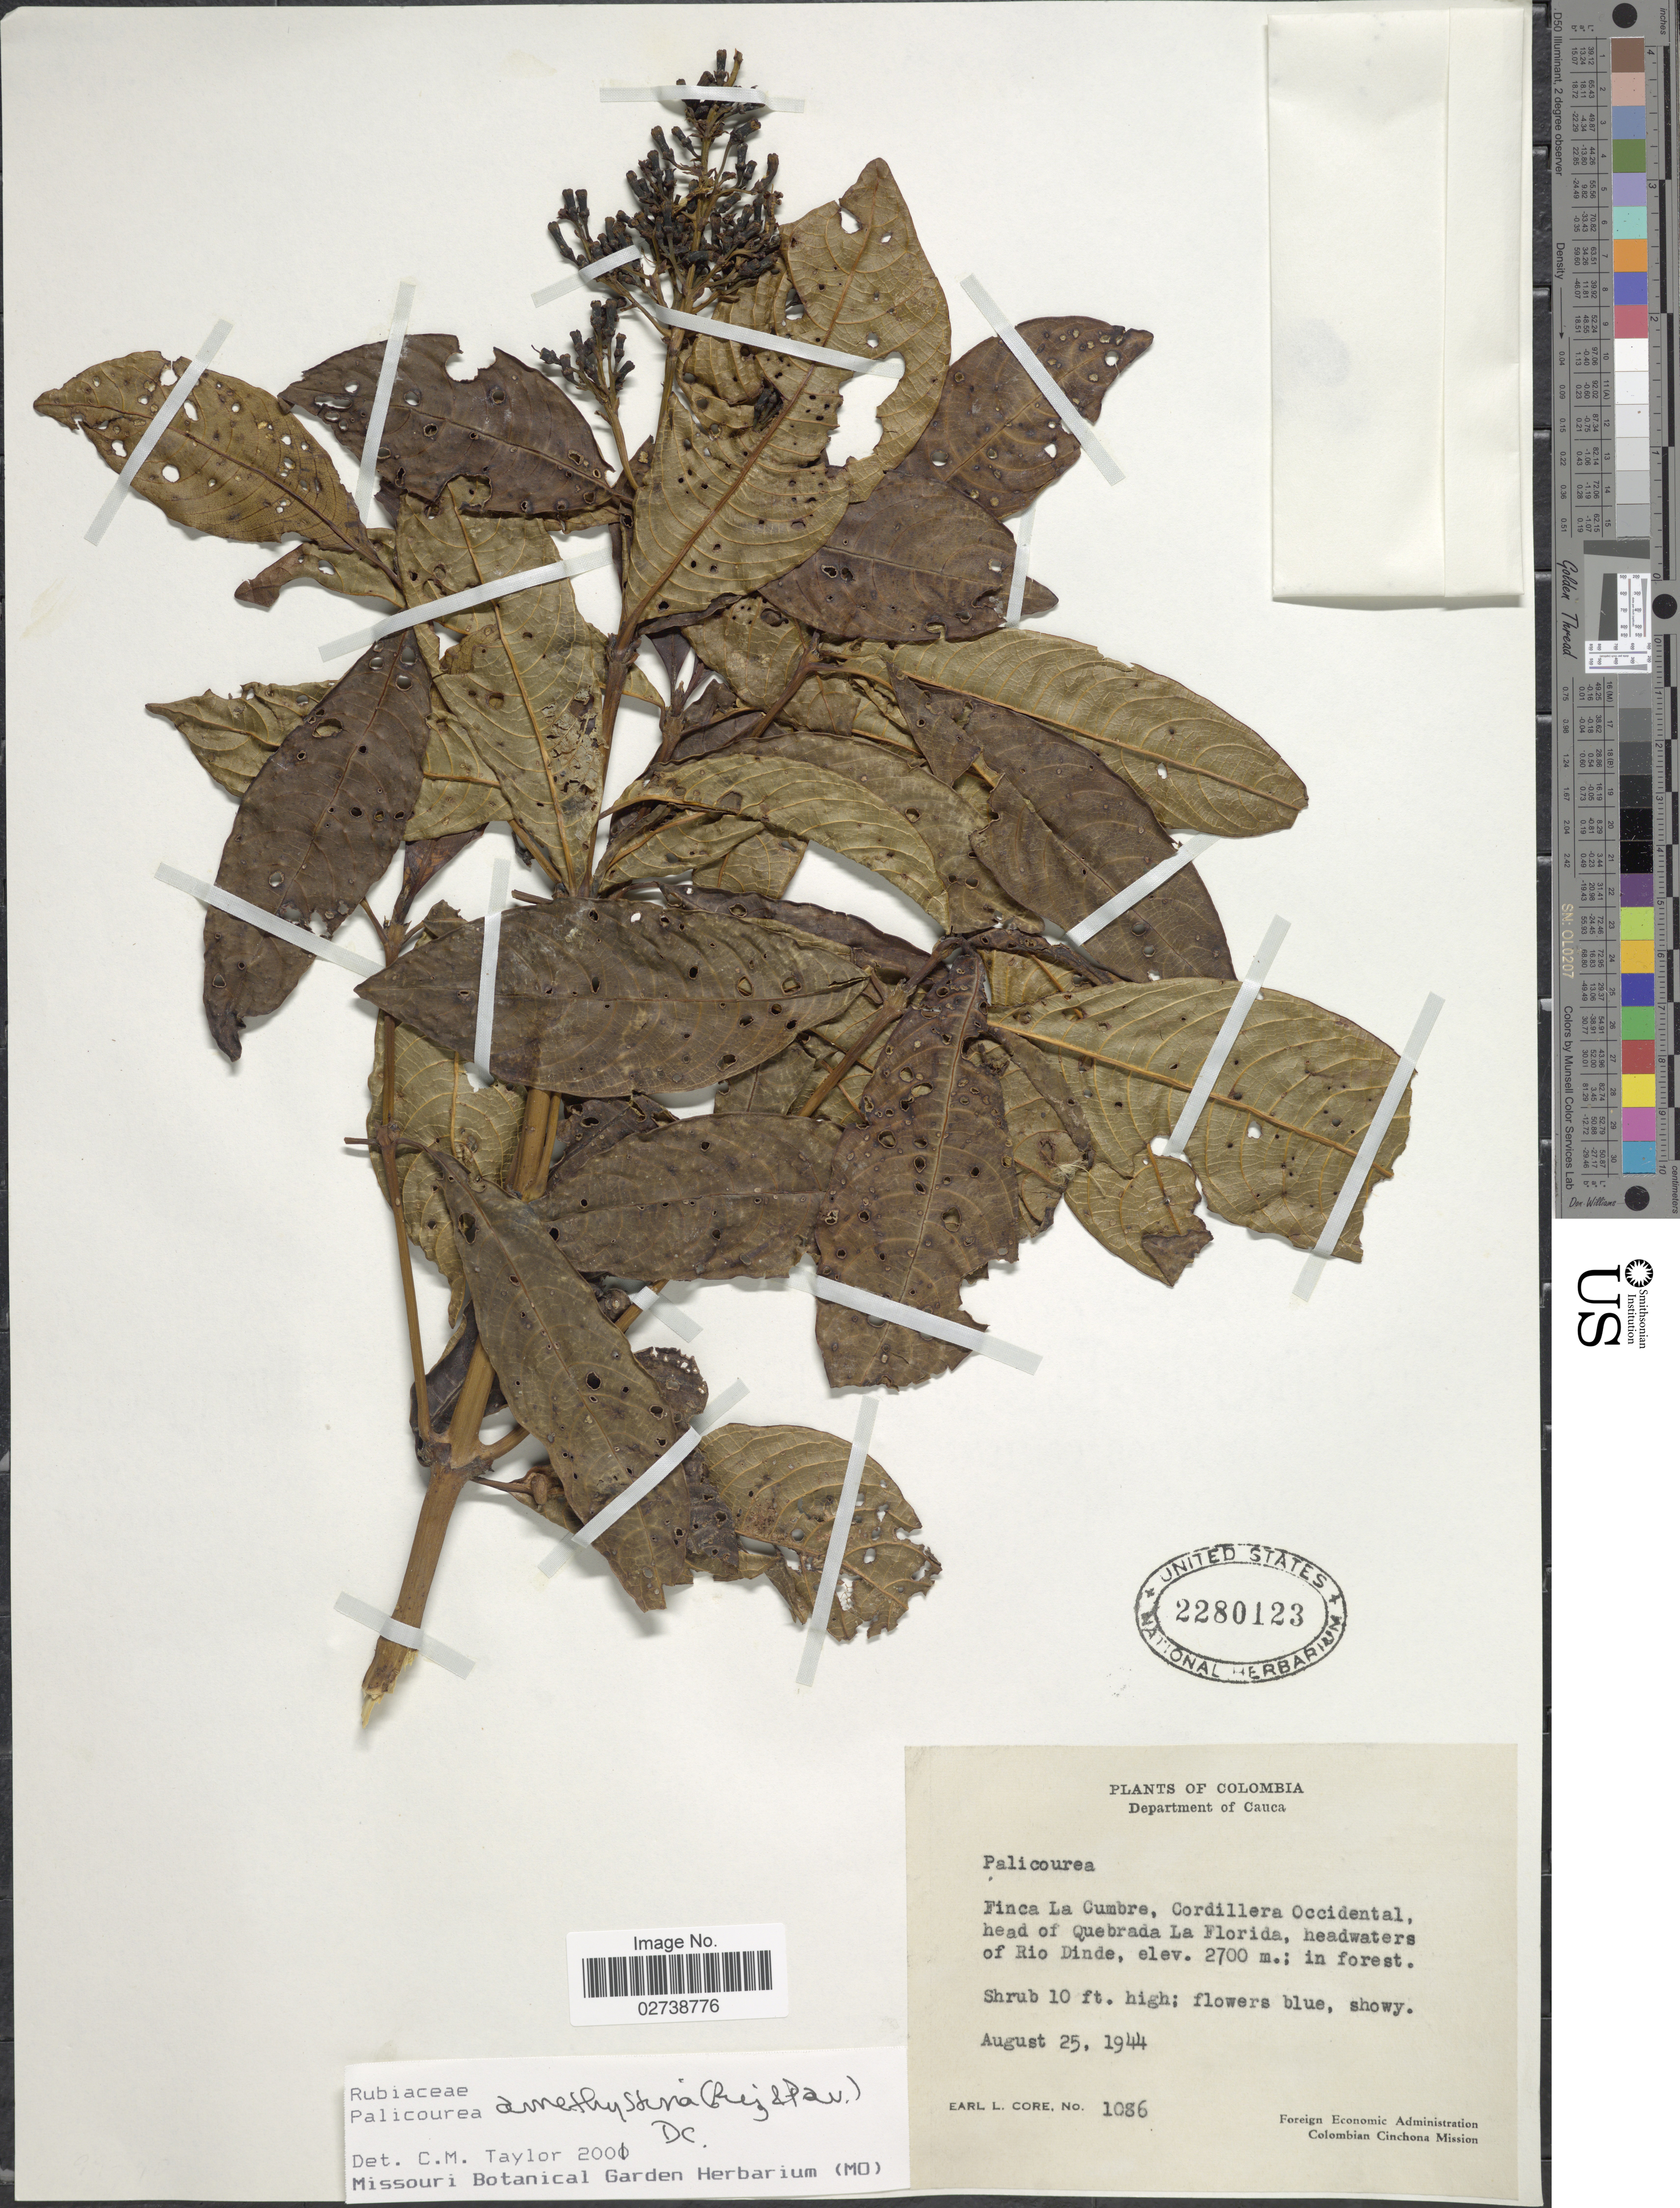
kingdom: Plantae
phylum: Tracheophyta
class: Magnoliopsida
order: Gentianales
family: Rubiaceae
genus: Palicourea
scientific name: Palicourea amethystina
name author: (Ruiz & Pav.) DC.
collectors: E. L. Core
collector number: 1086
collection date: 1944-08-25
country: Colombia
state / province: Cauca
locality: Department of Cauca, Finca La Cumbre, Cordillera Occidental, head of Quebrada La Florida, headwaters of Rio Dinde; in forest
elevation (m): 2700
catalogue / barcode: US 2280123